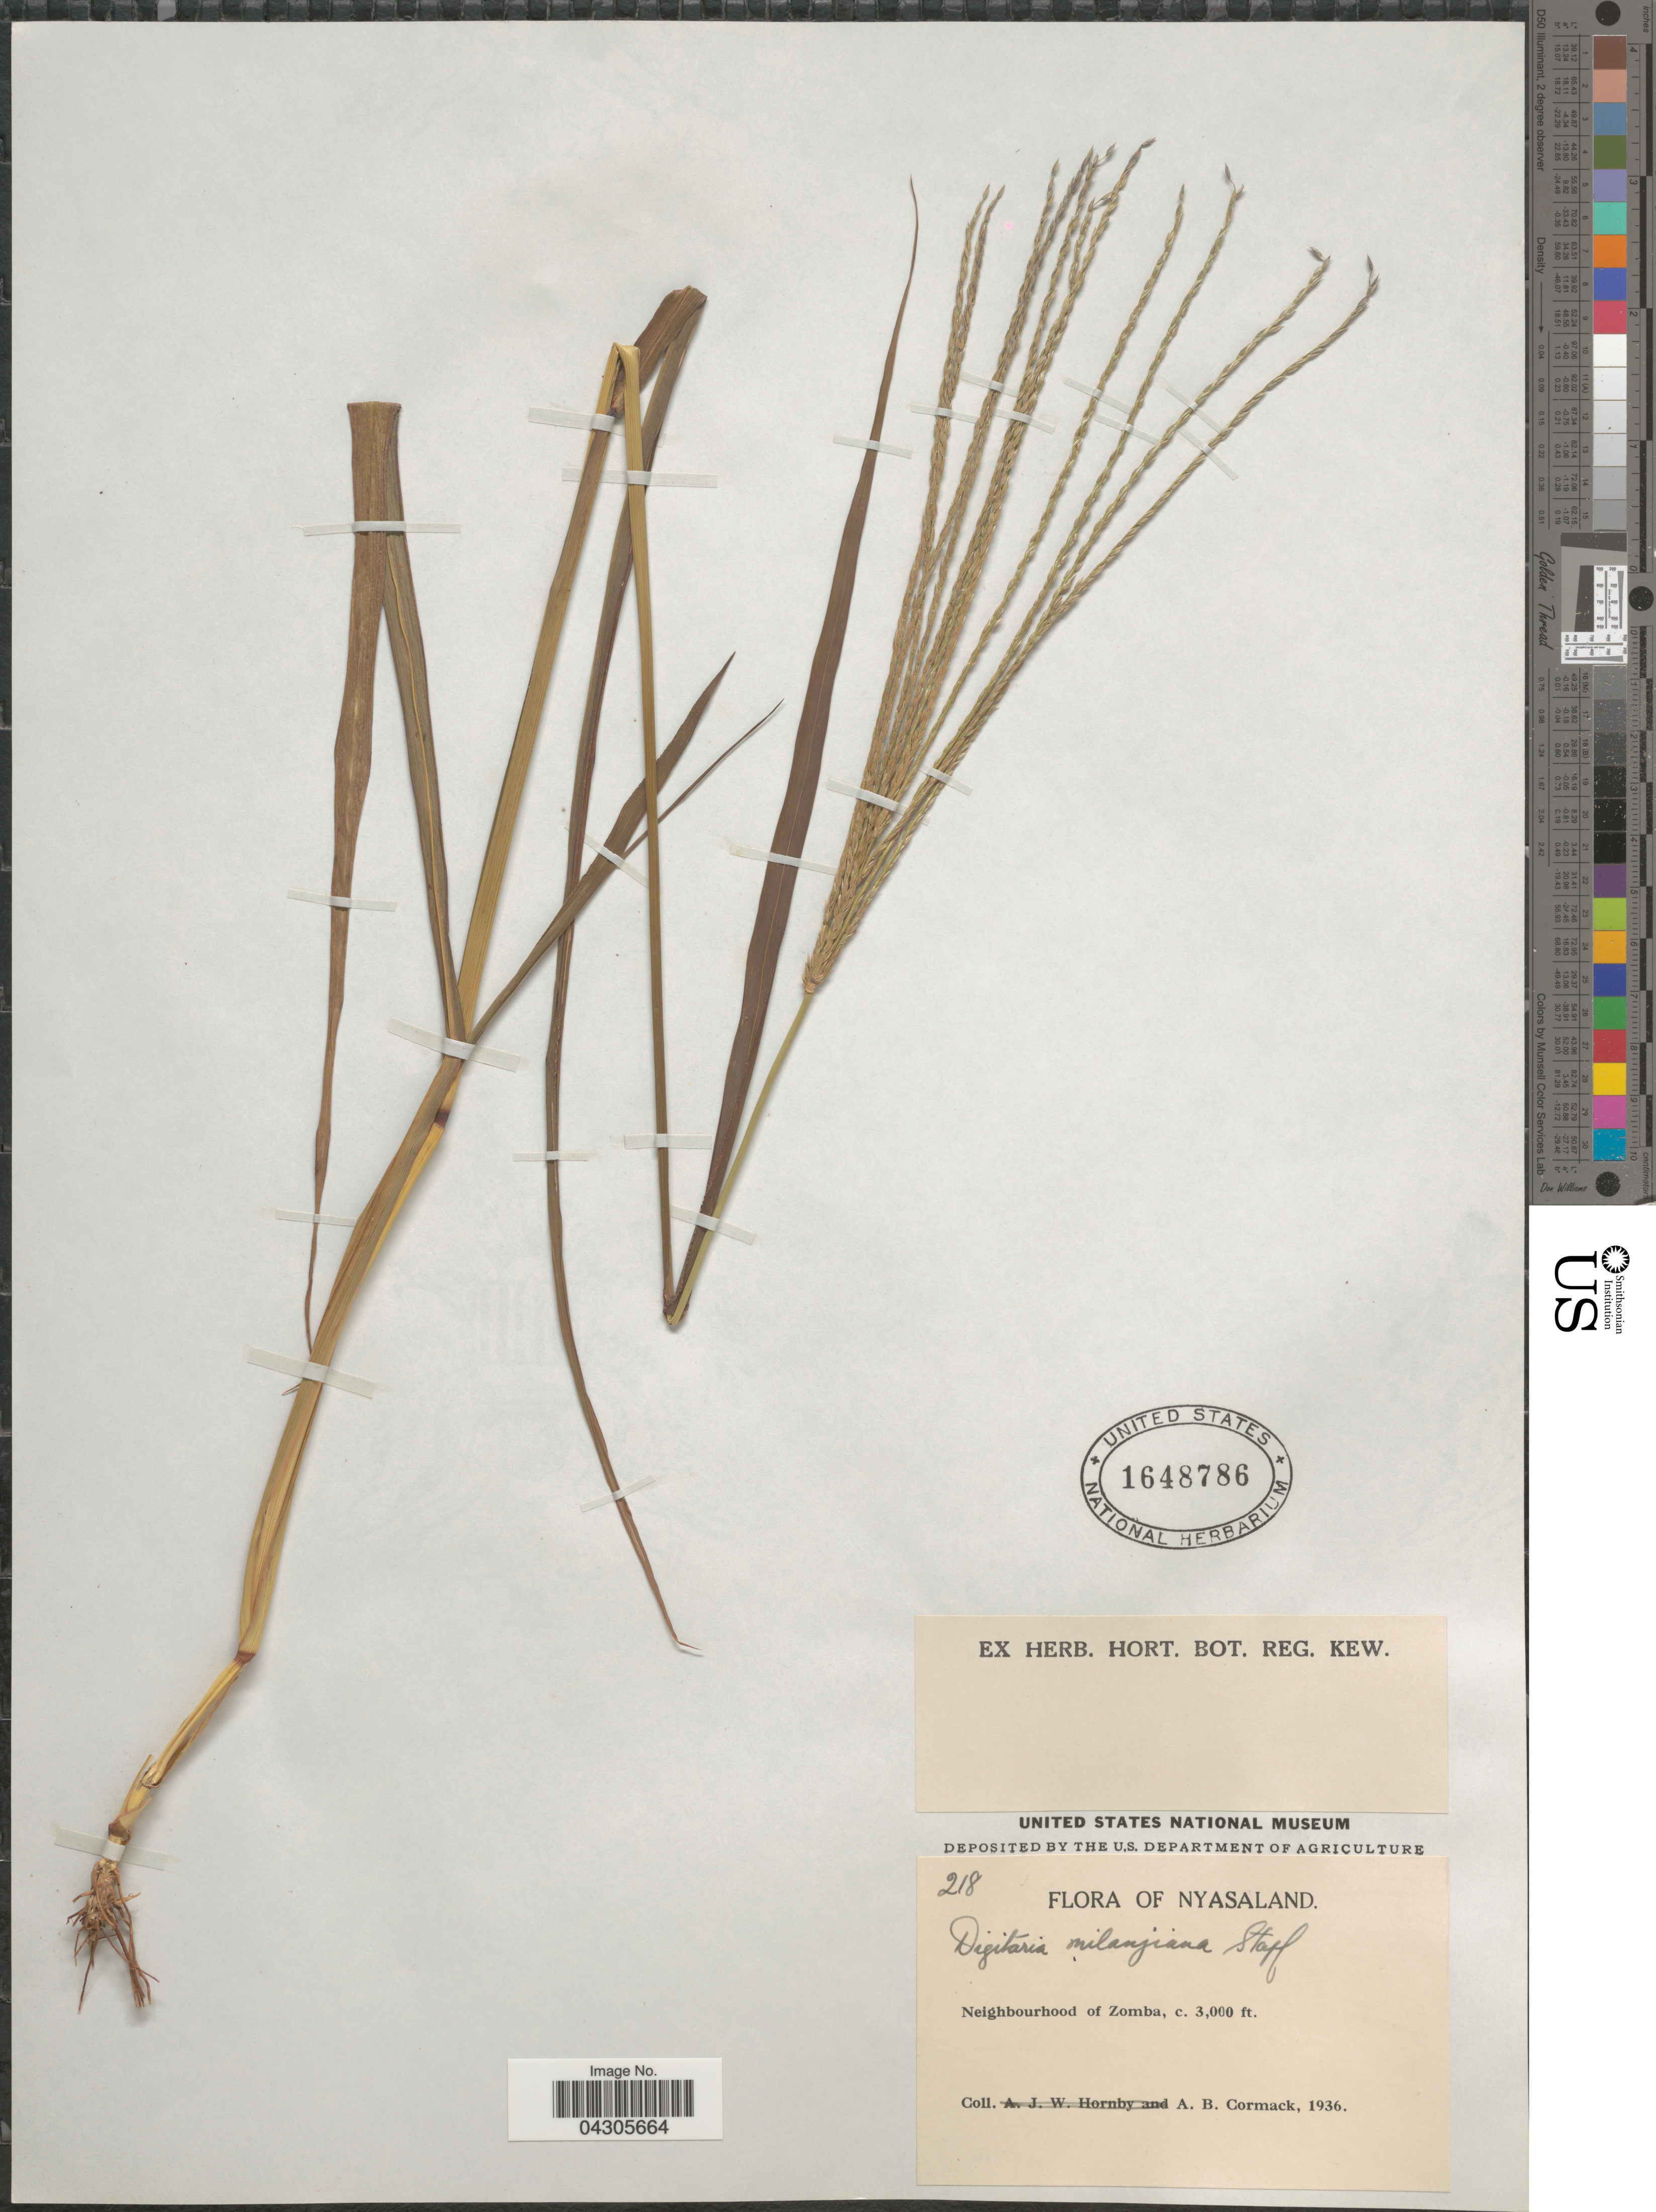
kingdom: Plantae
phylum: Tracheophyta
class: Liliopsida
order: Poales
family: Poaceae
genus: Digitaria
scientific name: Digitaria milanjiana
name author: (Rendle) Stapf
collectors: A. Cormack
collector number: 218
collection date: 1936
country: Malawi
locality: Nyasaland. Neighbourhood of Zomba.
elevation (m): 914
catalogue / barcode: US 1648786